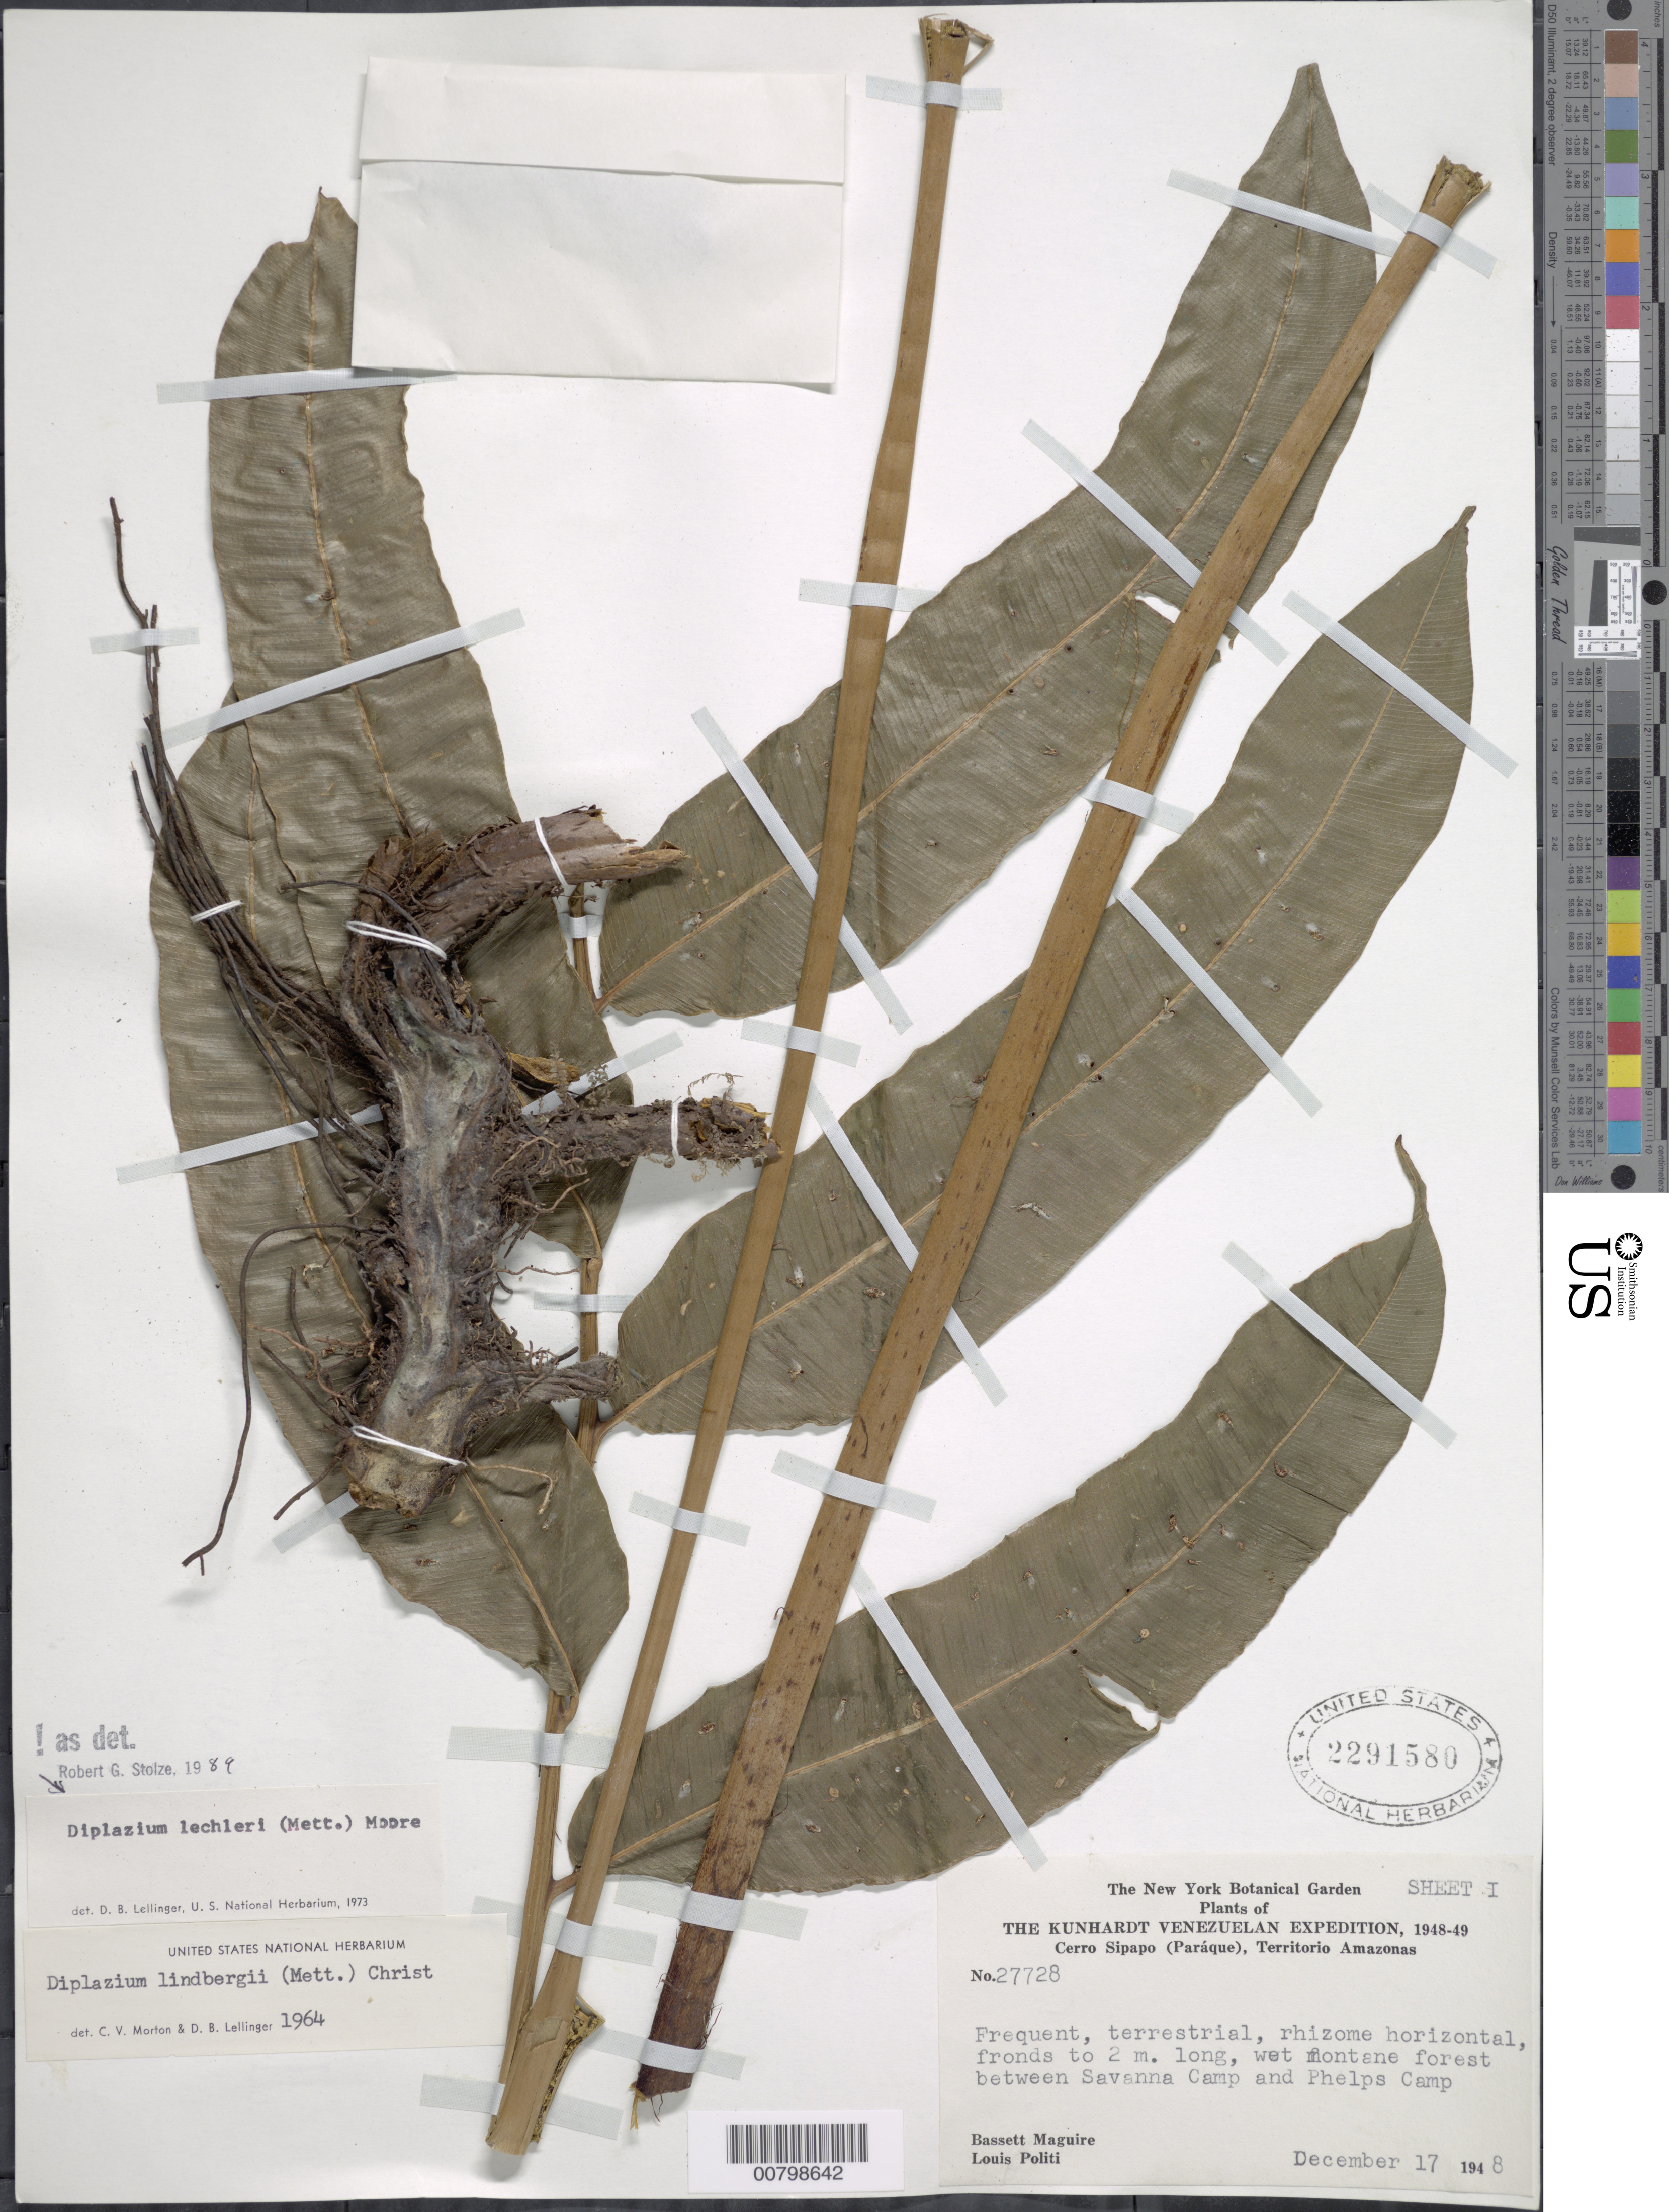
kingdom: Plantae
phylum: Tracheophyta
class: Polypodiopsida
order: Polypodiales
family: Desmophlebiaceae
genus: Desmophlebium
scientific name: Desmophlebium lechleri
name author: (Mett.) Mynssen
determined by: Reis, A.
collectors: B. Maguire & L. Politi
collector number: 27728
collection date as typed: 17-Dec-48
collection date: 1948-12-17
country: Venezuela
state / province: Amazonas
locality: Cerro Sipapo (Paráque), between Savanna Camp and Phelps Camp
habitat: Wet montane forest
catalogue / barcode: US 2291580